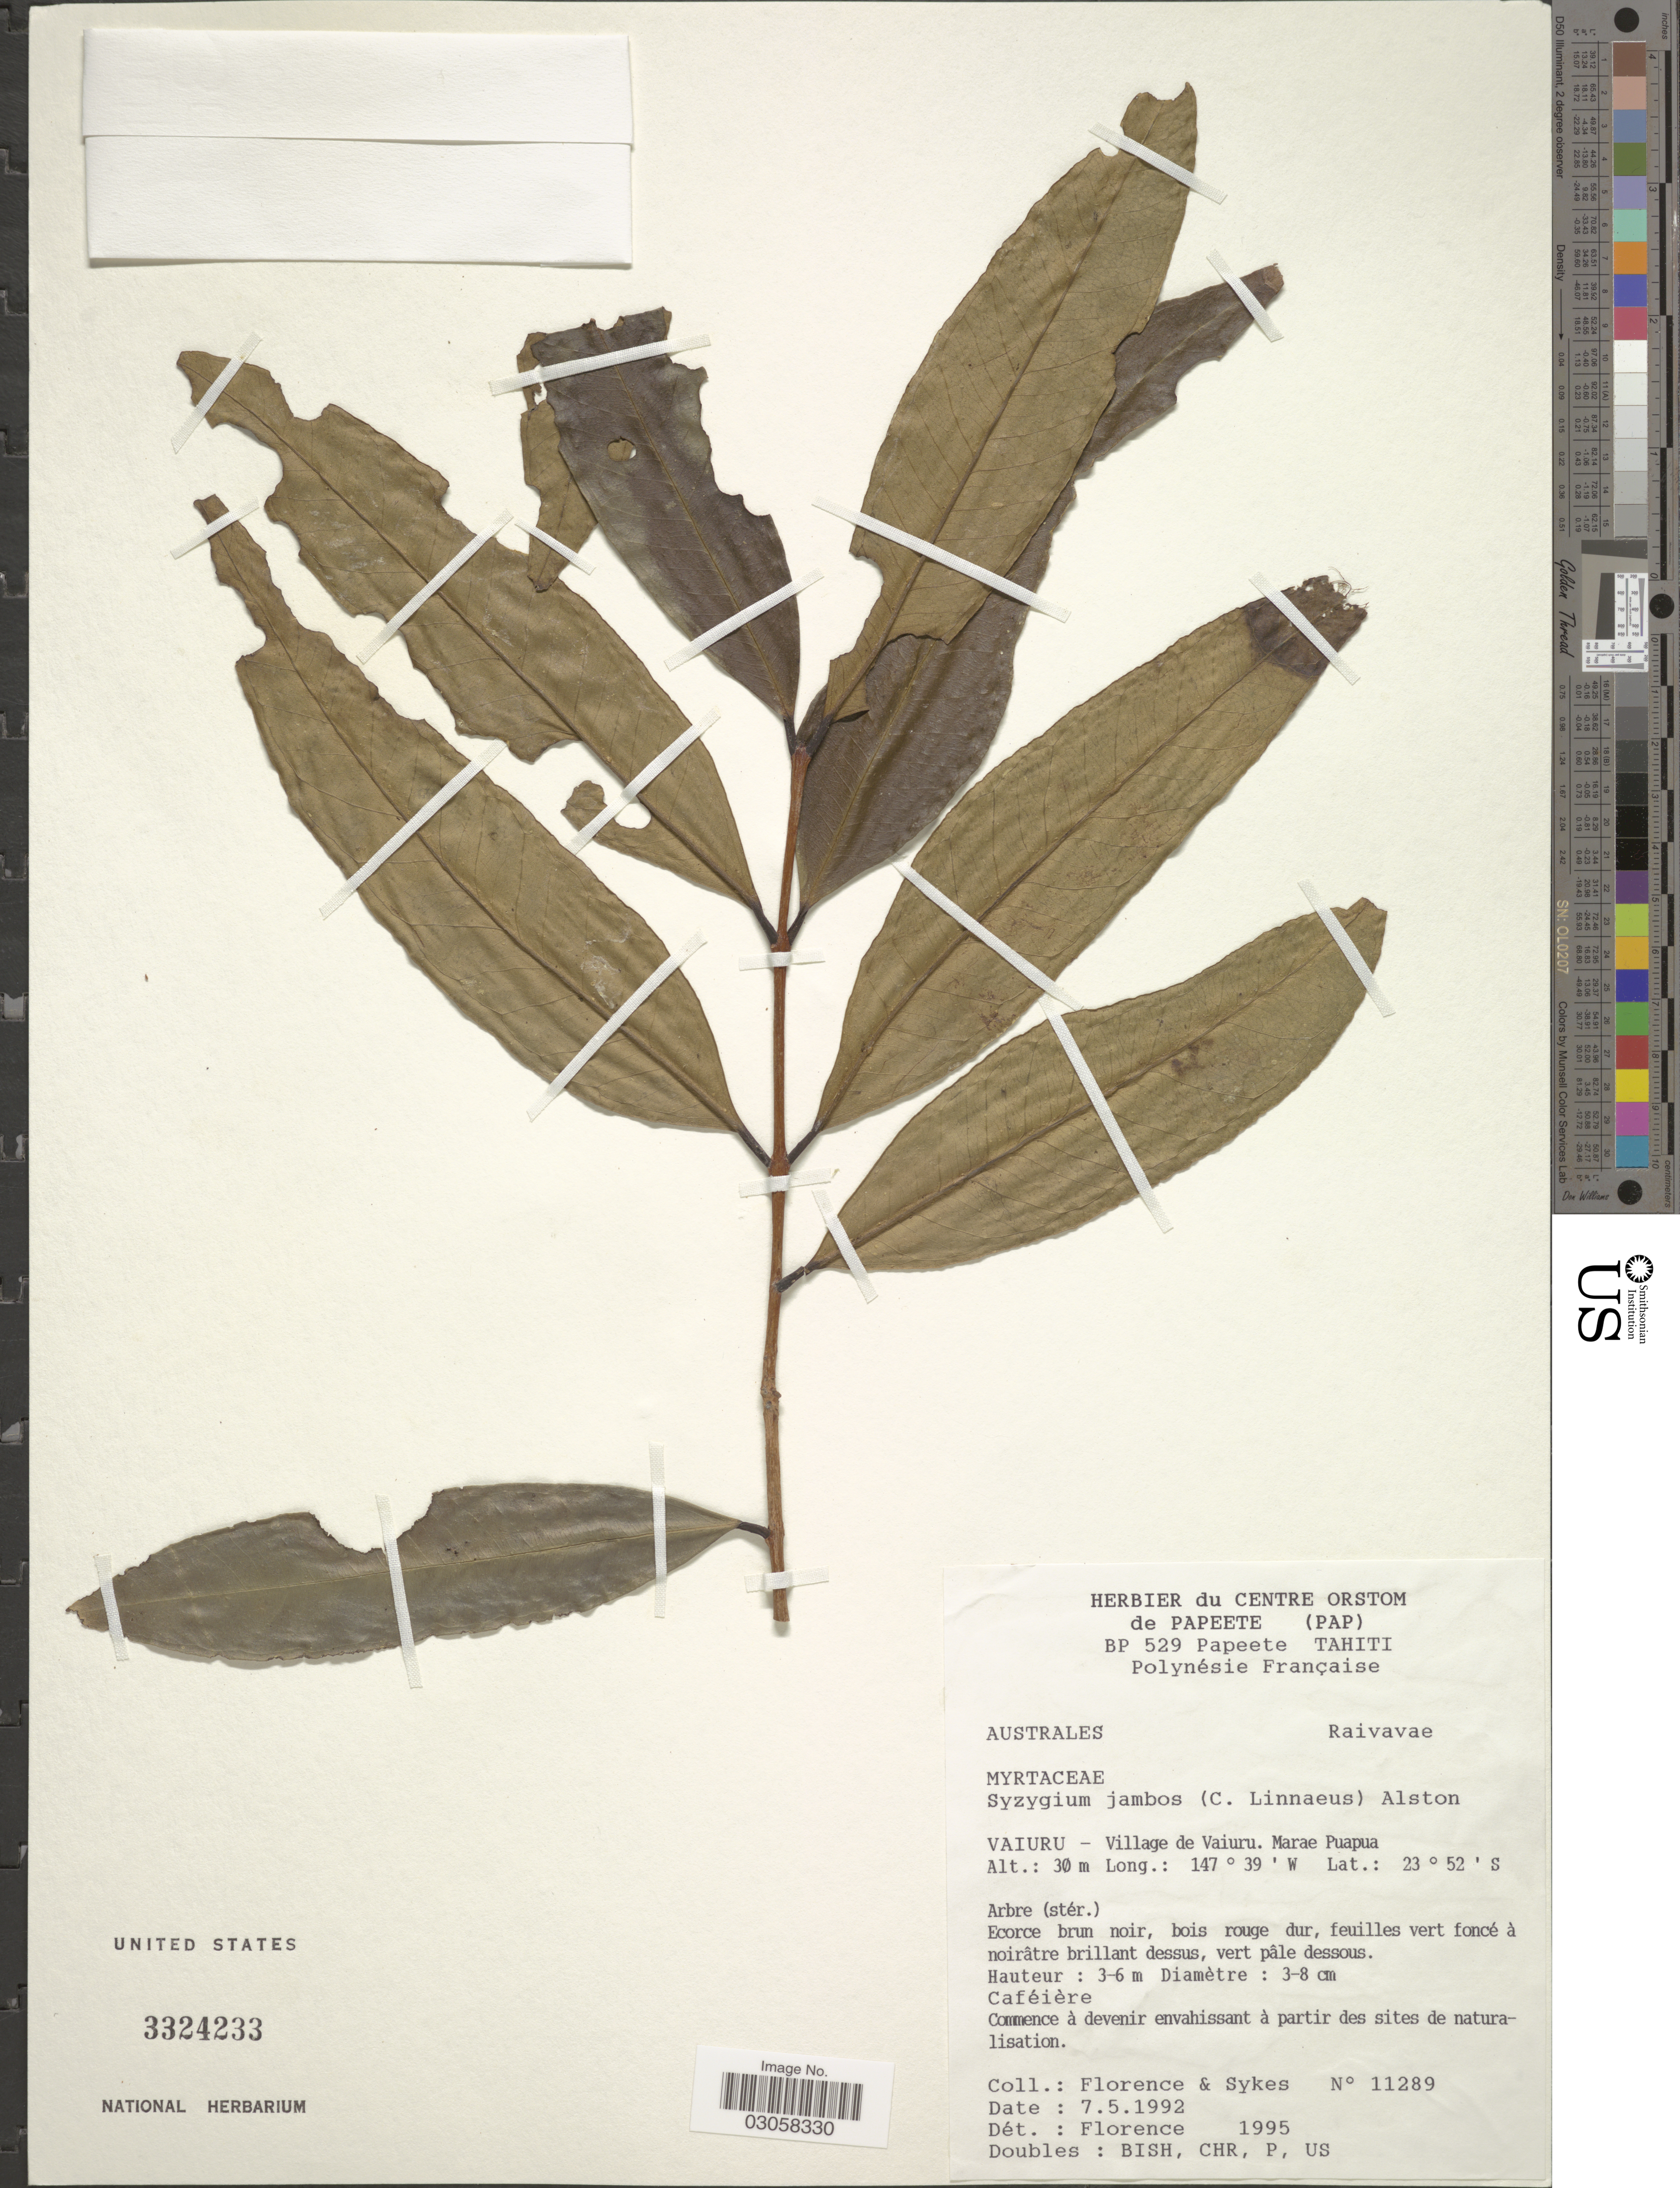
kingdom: Plantae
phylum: Tracheophyta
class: Magnoliopsida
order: Myrtales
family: Myrtaceae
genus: Syzygium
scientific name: Syzygium jambos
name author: (L.) Alston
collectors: -. Florence & Sykes, --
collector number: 11289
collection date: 1992-05-07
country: French Polynesia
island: Raivavae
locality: Australes Raivavae. Vaiuru - Village de Vaiuru. Marae Puapua.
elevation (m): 30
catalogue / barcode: US 3324233